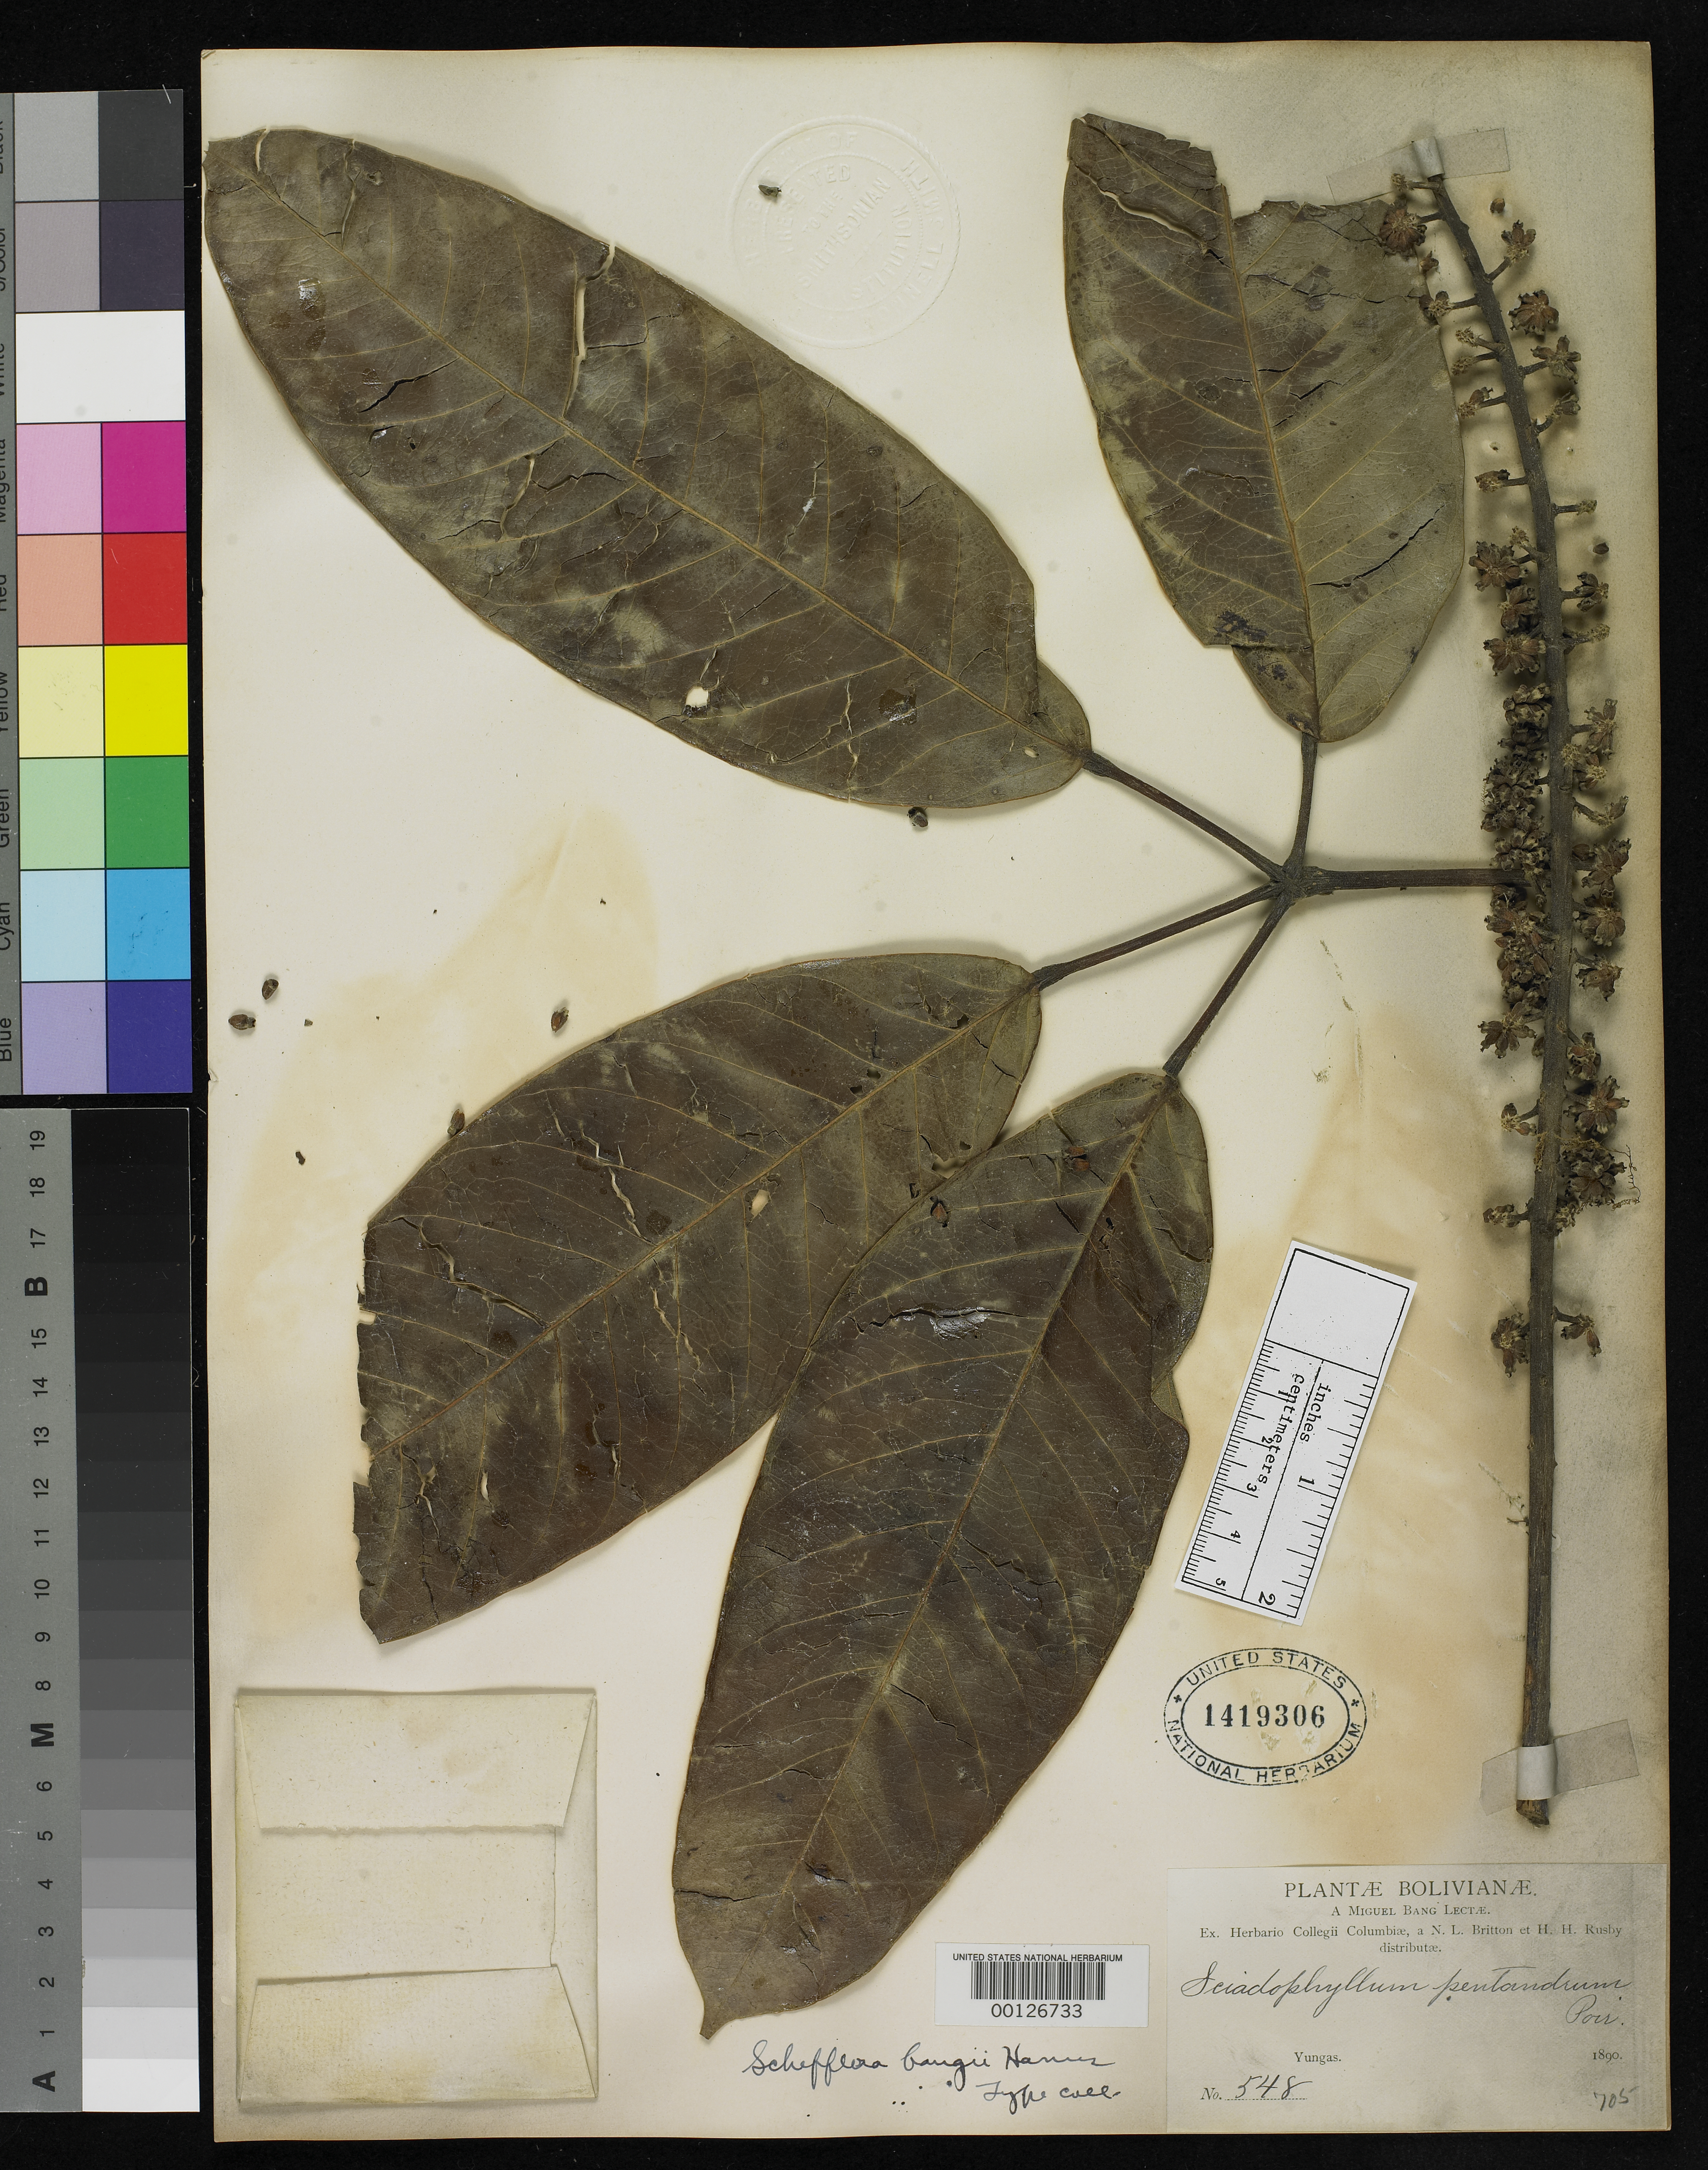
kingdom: Plantae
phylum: Tracheophyta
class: Magnoliopsida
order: Apiales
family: Araliaceae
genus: Schefflera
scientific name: Schefflera bangii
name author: Harms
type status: Isotype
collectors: M. Bang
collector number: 548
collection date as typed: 1890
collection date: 1890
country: Bolivia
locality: Yungas.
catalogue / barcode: US 1419306